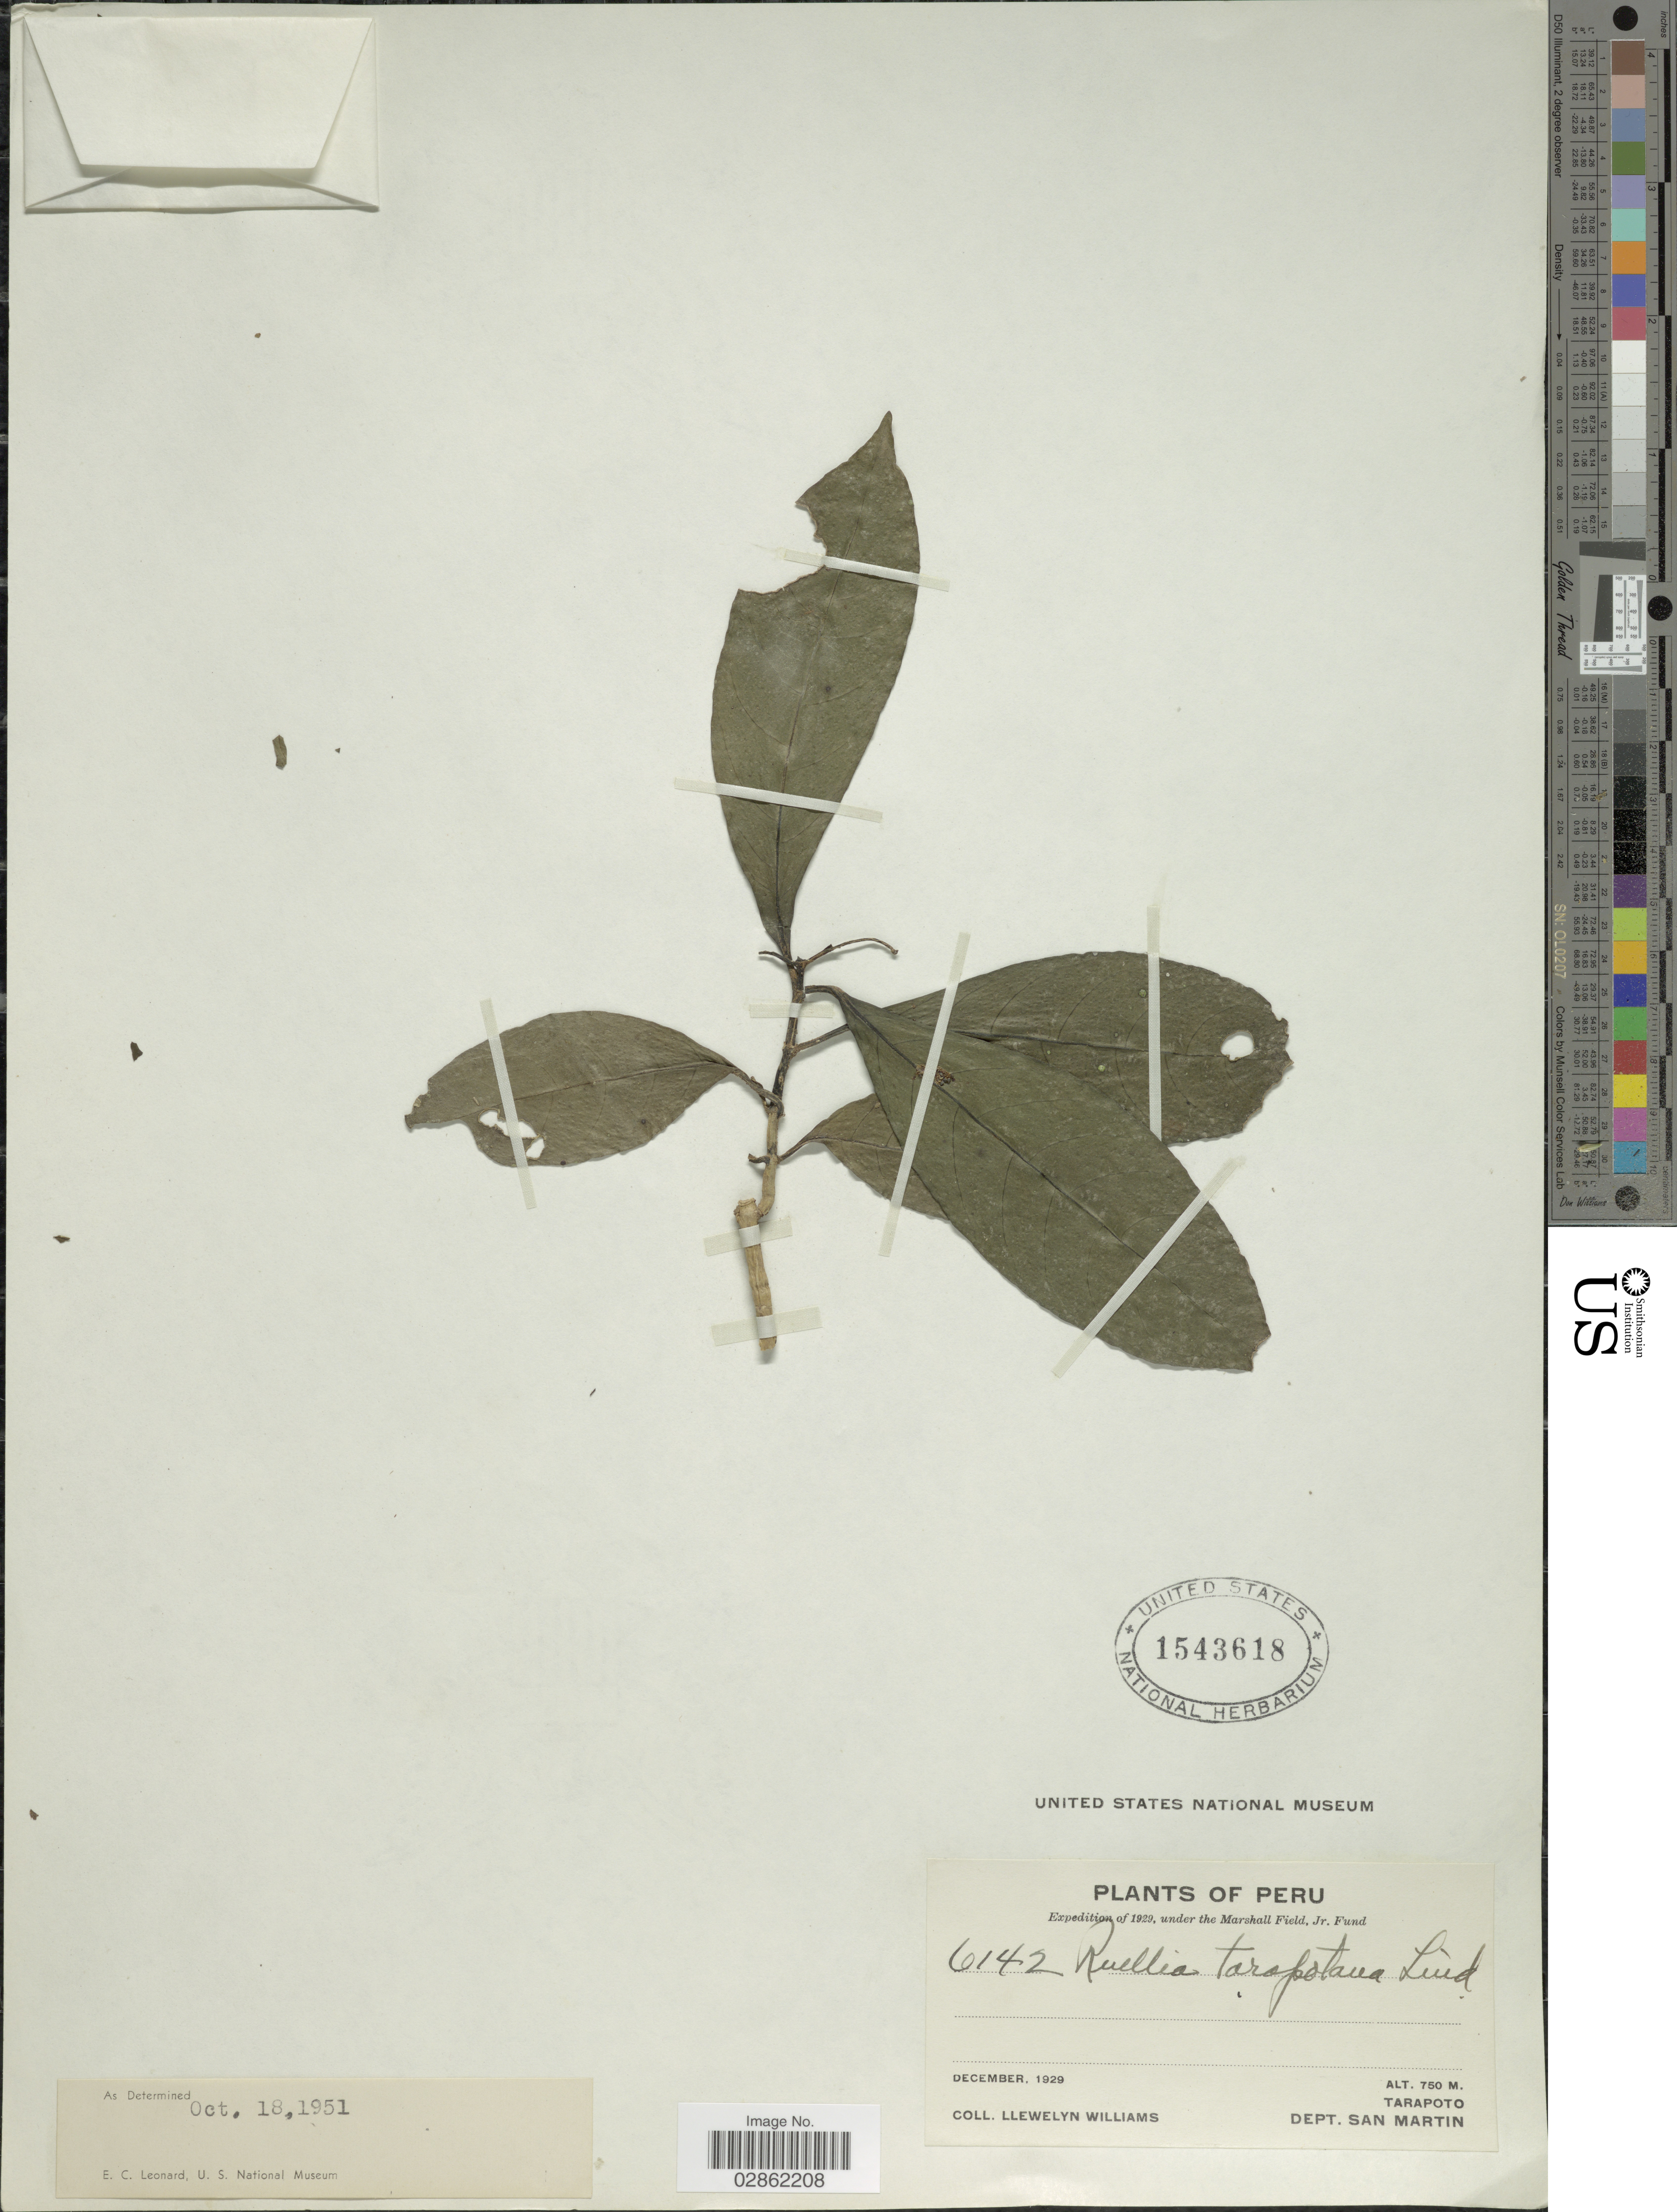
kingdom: Plantae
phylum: Tracheophyta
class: Magnoliopsida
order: Lamiales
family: Acanthaceae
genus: Ruellia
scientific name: Ruellia tarapotana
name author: Lindau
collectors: Ll. Williams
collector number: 6142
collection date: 1929-12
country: Peru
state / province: San Martín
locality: Tarapoto, Dept. San Martin.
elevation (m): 750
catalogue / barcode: US 1543618